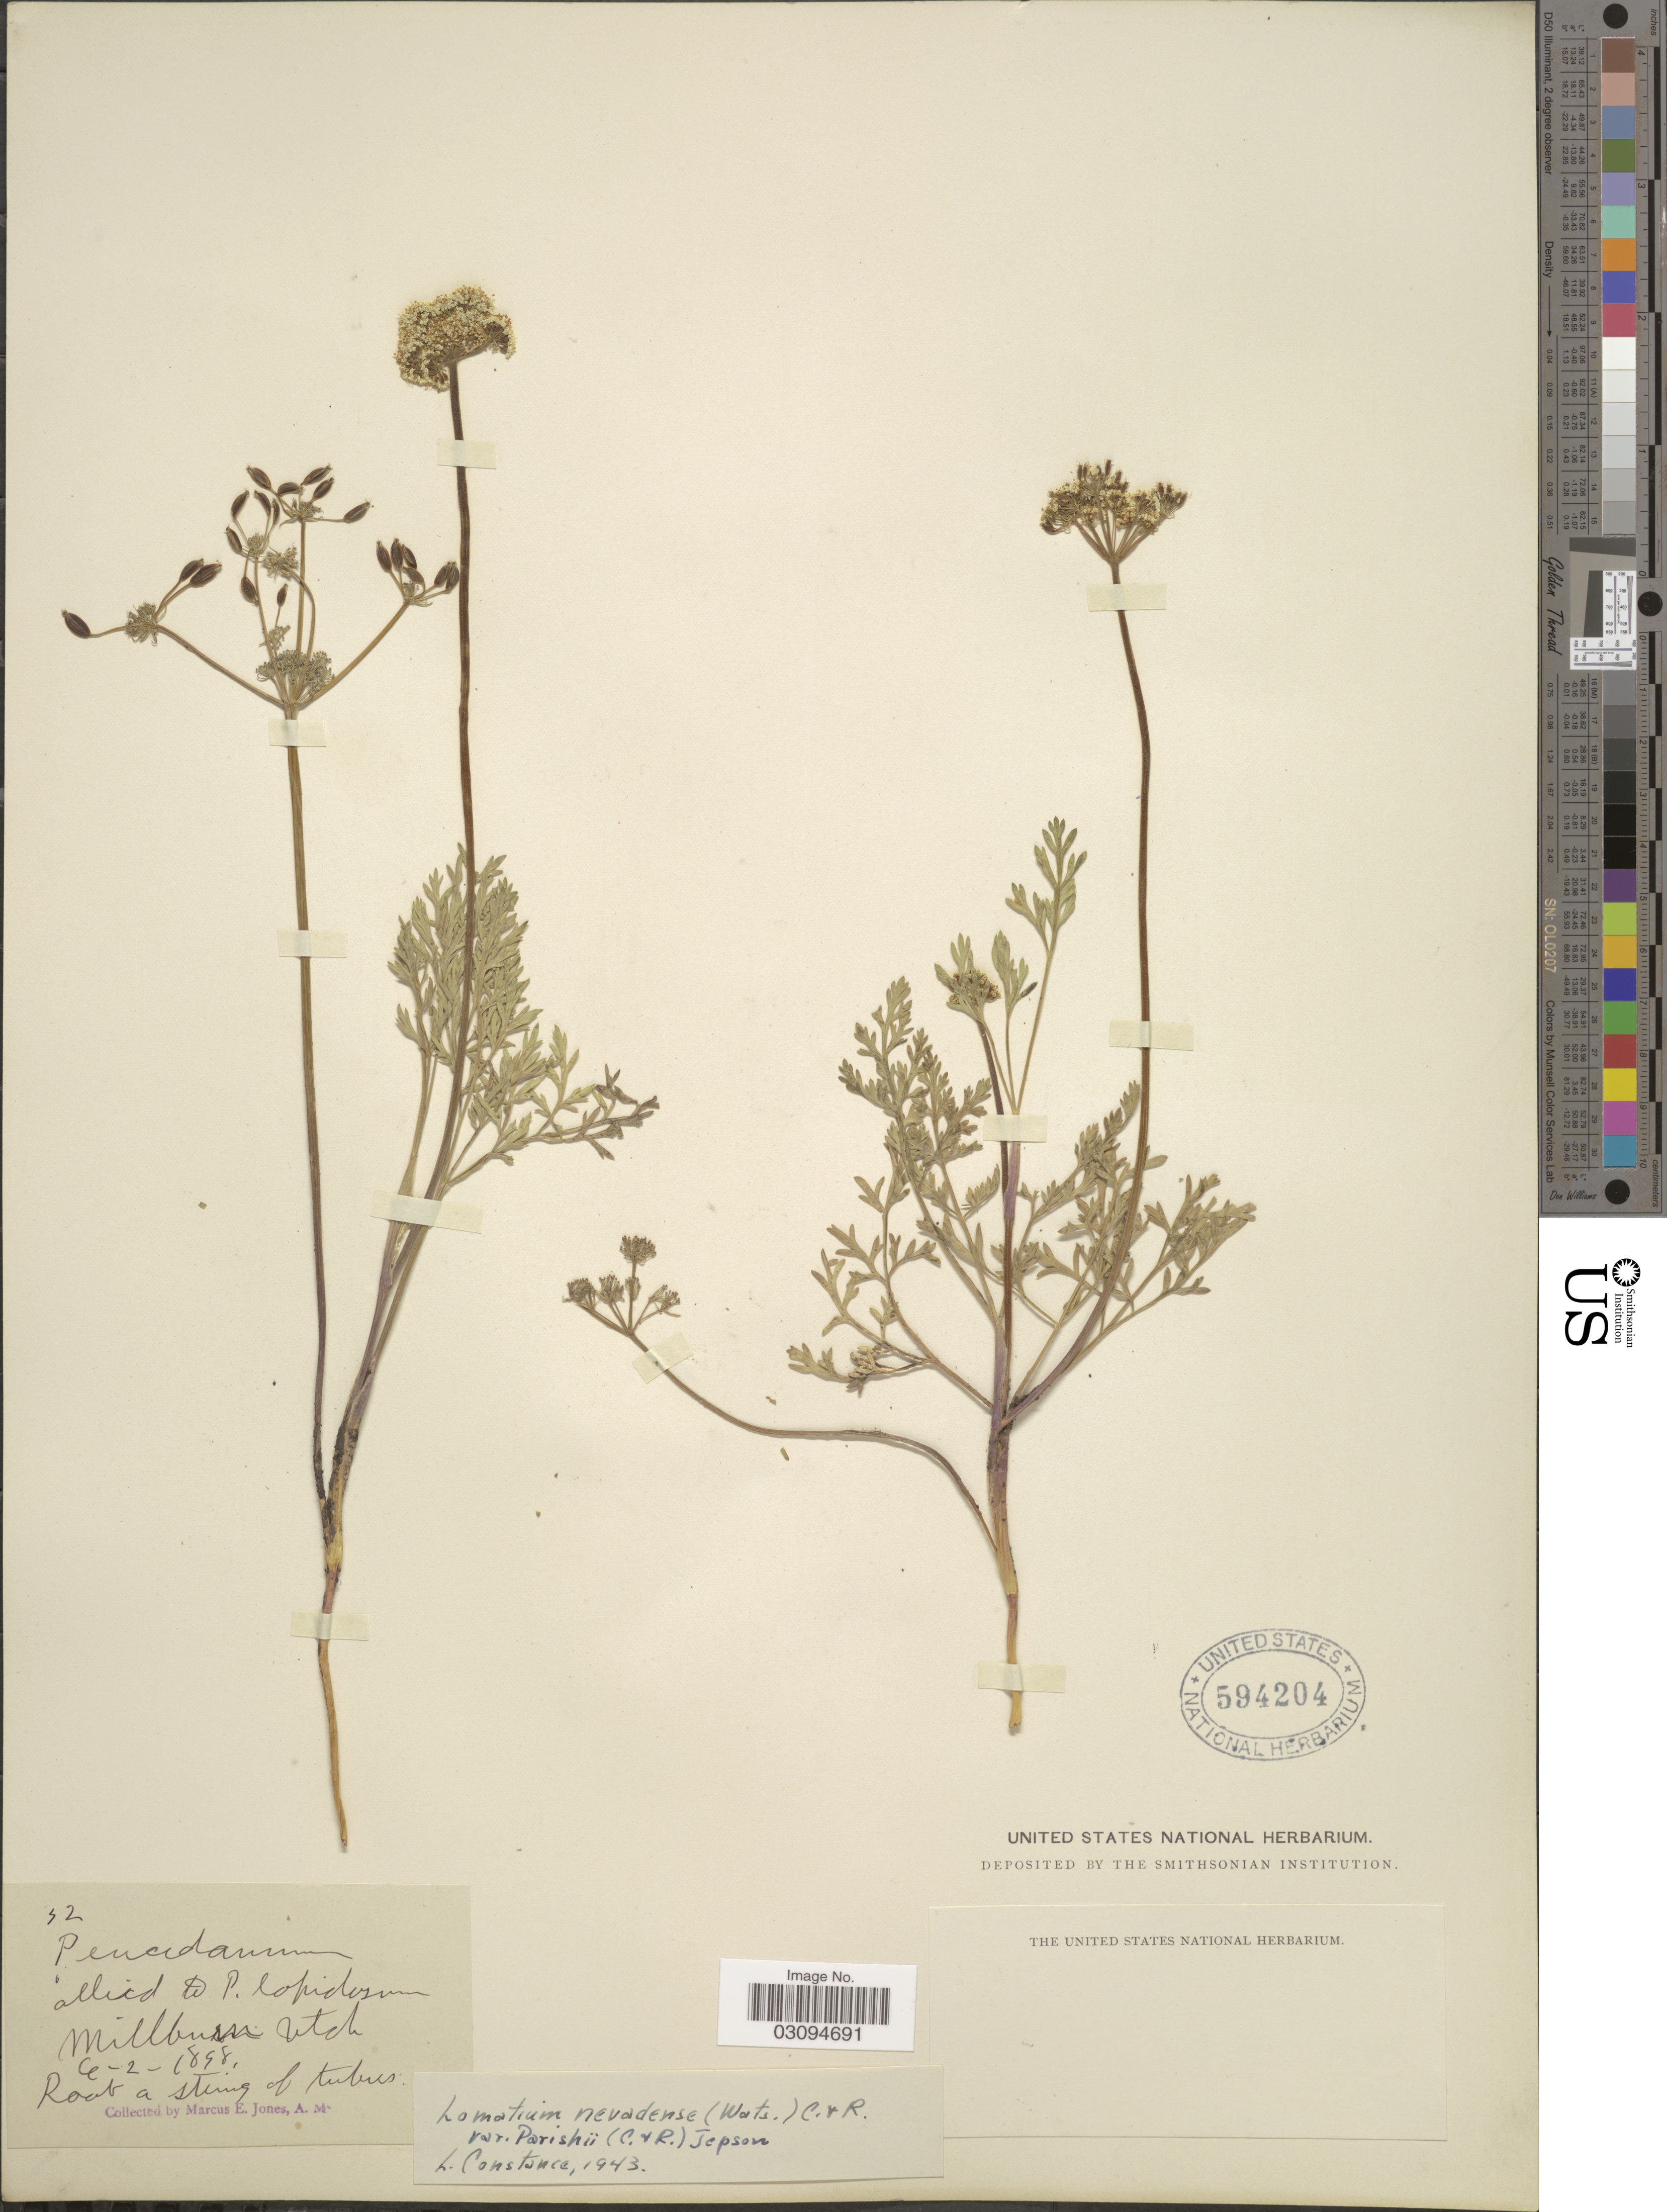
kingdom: Plantae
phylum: Tracheophyta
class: Magnoliopsida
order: Apiales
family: Apiaceae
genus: Lomatium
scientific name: Lomatium nevadense var. parishii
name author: (J.M. Coult. & Rose) Jeps.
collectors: M. E. Jones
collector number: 32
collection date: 1898-04-02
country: United States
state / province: Utah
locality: Millburn.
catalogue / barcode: US 594204